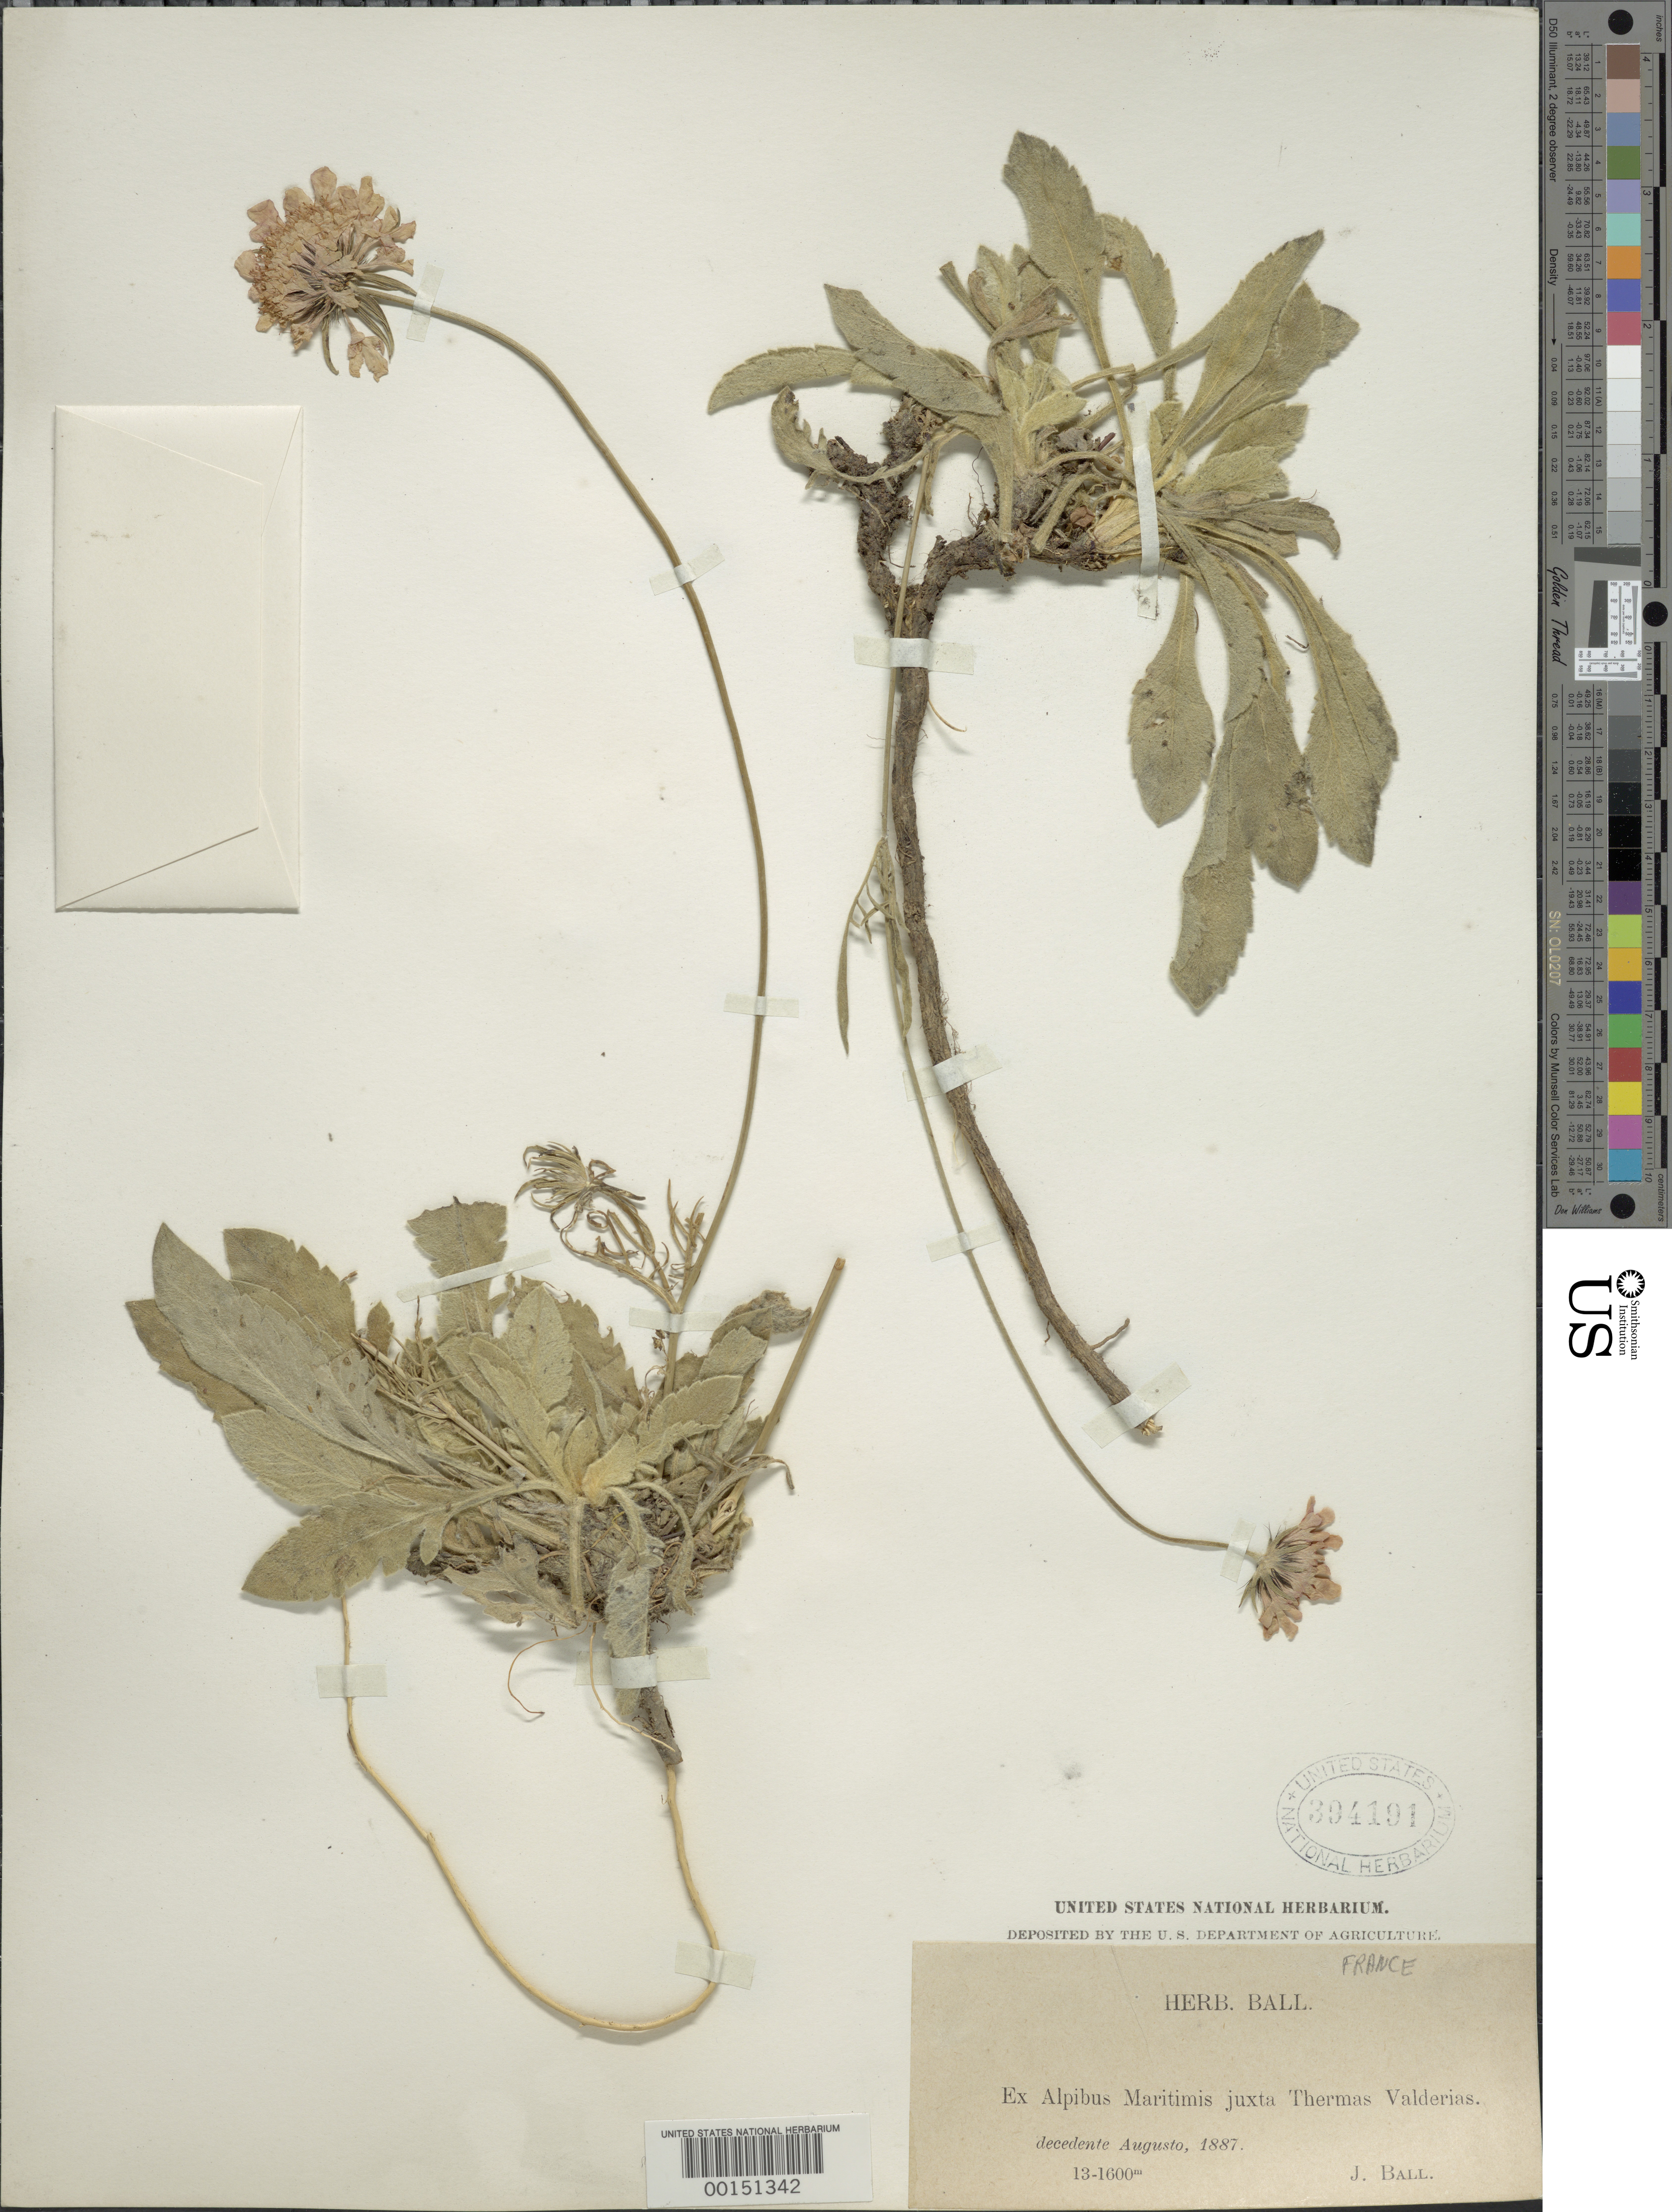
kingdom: Plantae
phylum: Tracheophyta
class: Magnoliopsida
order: Dipsacales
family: Caprifoliaceae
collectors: J. Ball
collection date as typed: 10 Aug 1887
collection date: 1887-08-10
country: France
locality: Thermas Valderias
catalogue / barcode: US 394191